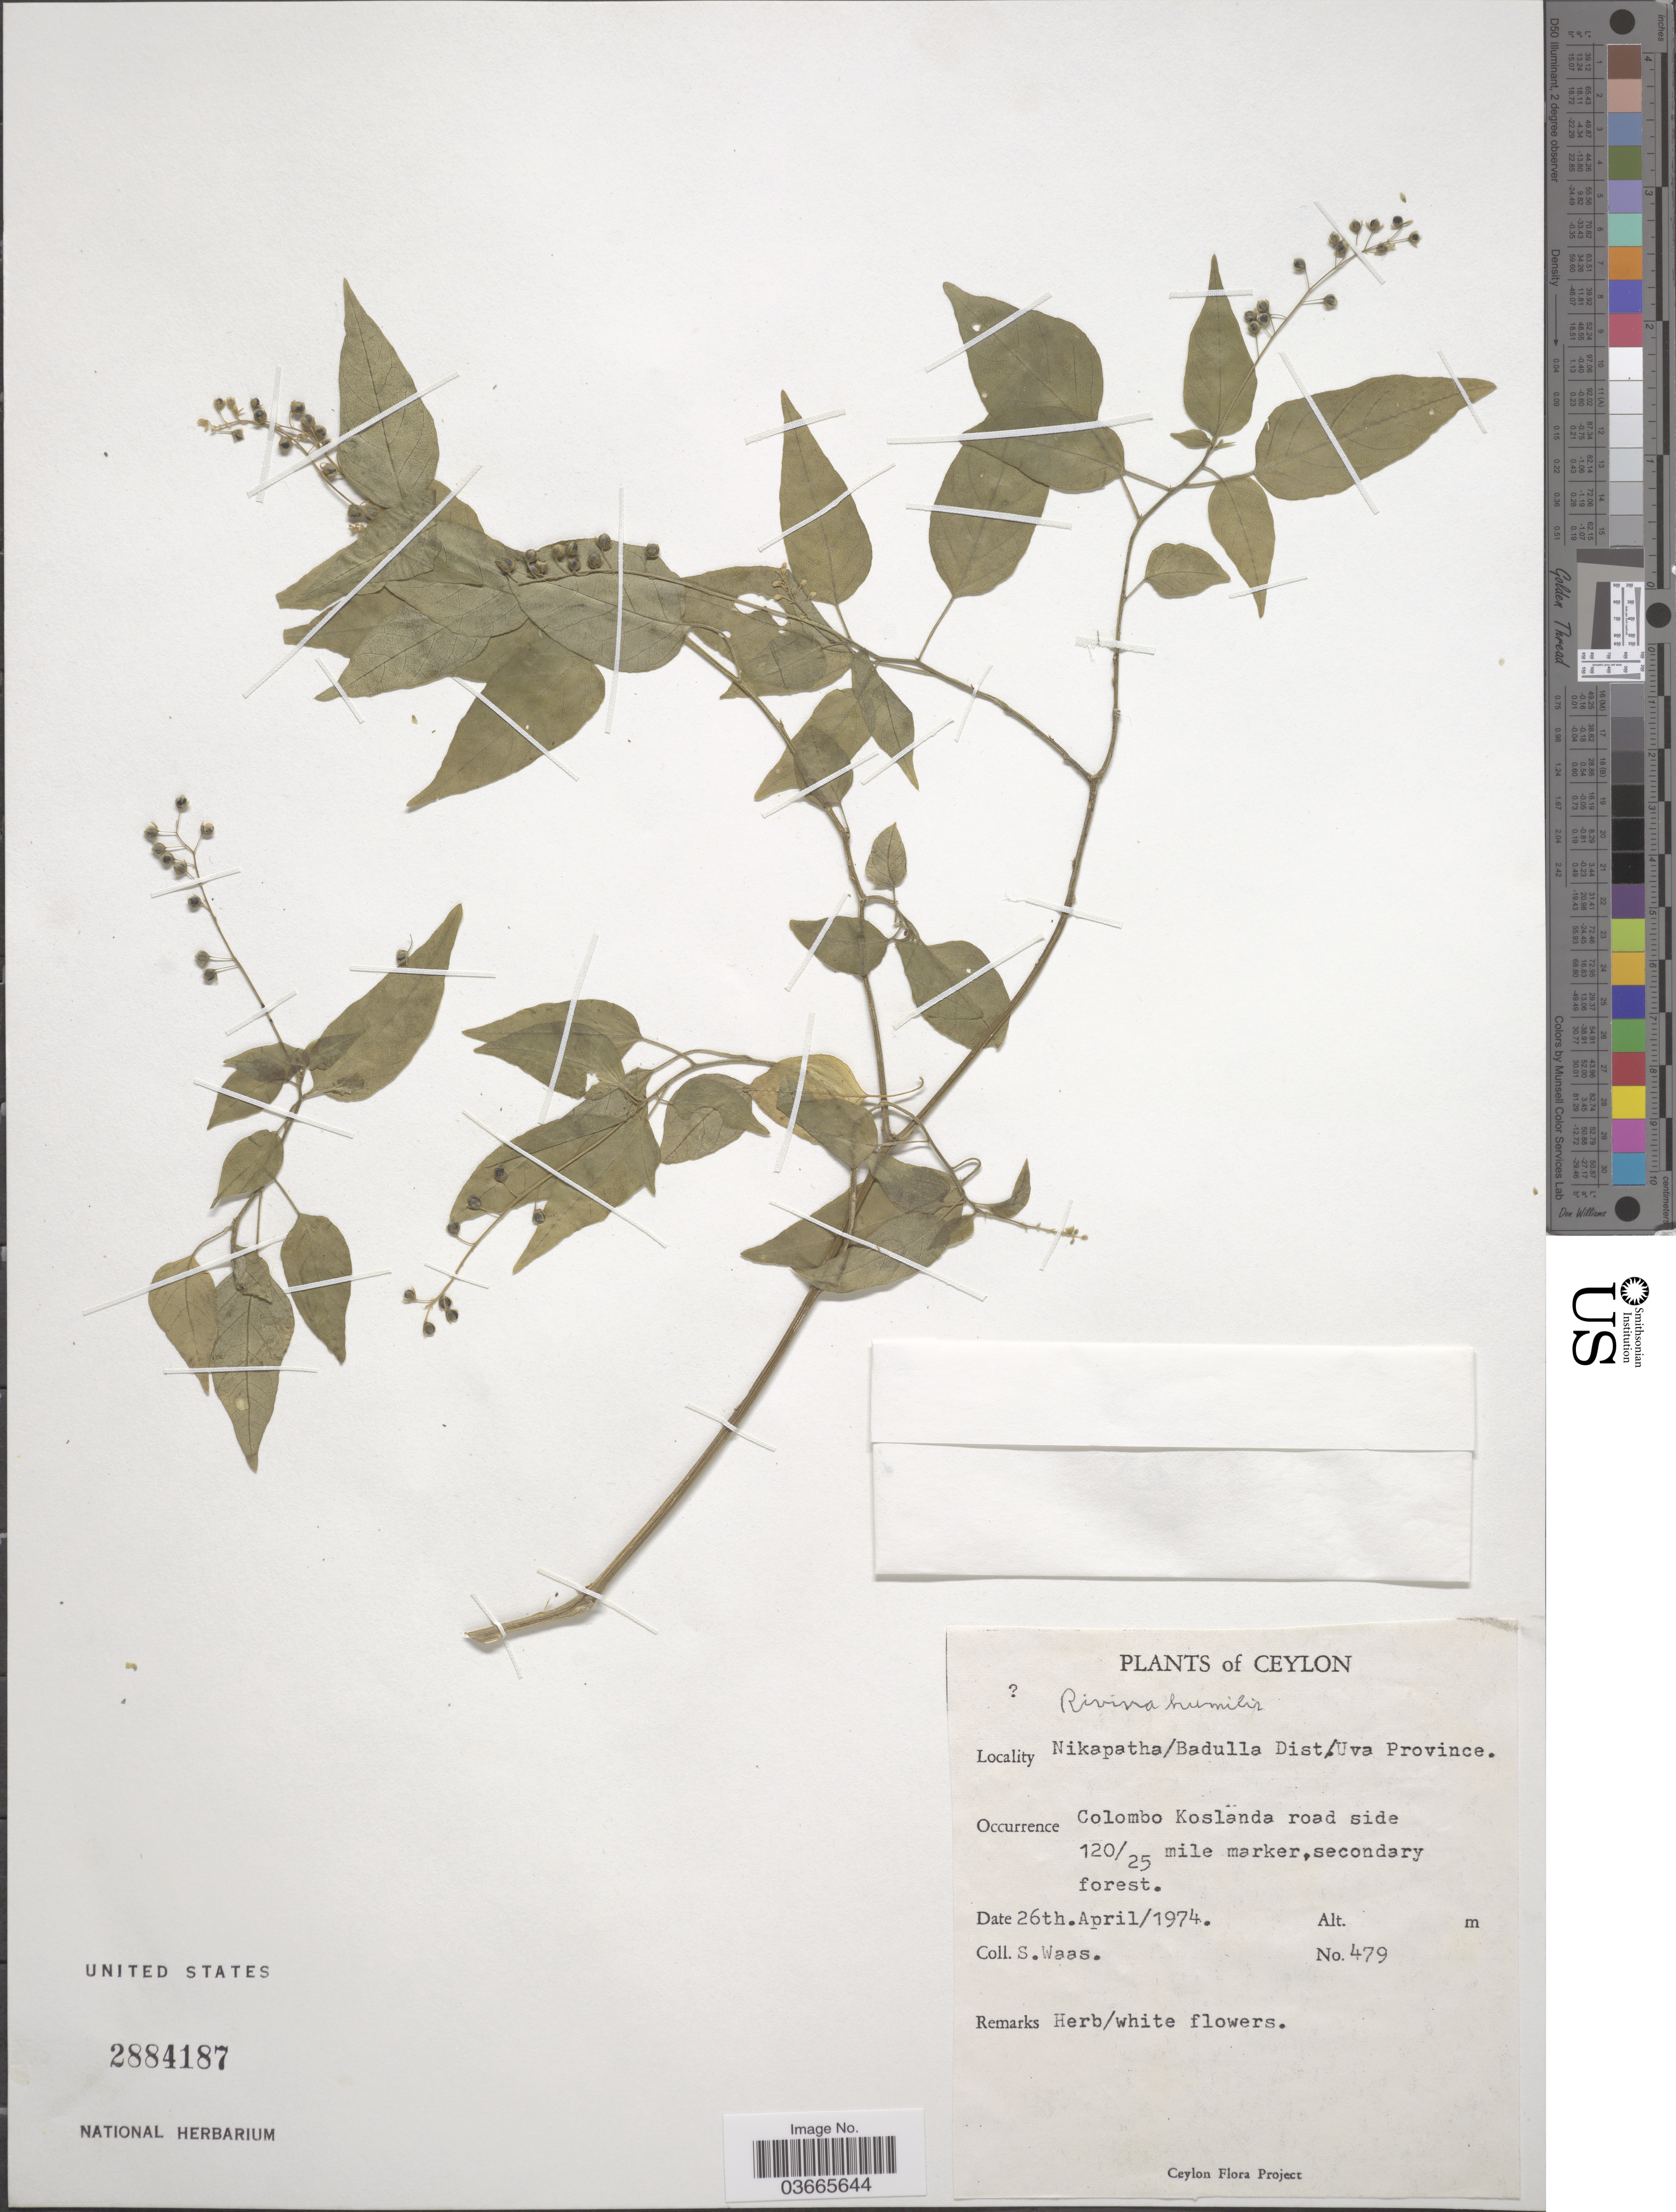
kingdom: Plantae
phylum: Tracheophyta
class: Magnoliopsida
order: Caryophyllales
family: Phytolaccaceae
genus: Rivina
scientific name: Rivina humilis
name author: L.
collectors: S. Waas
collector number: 479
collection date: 1974-04-26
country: Sri Lanka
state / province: Uva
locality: Ceylon. Nikapatha/Badulla. Colombo Koslanda road side 120/25 mile marker.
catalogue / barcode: US 2884187